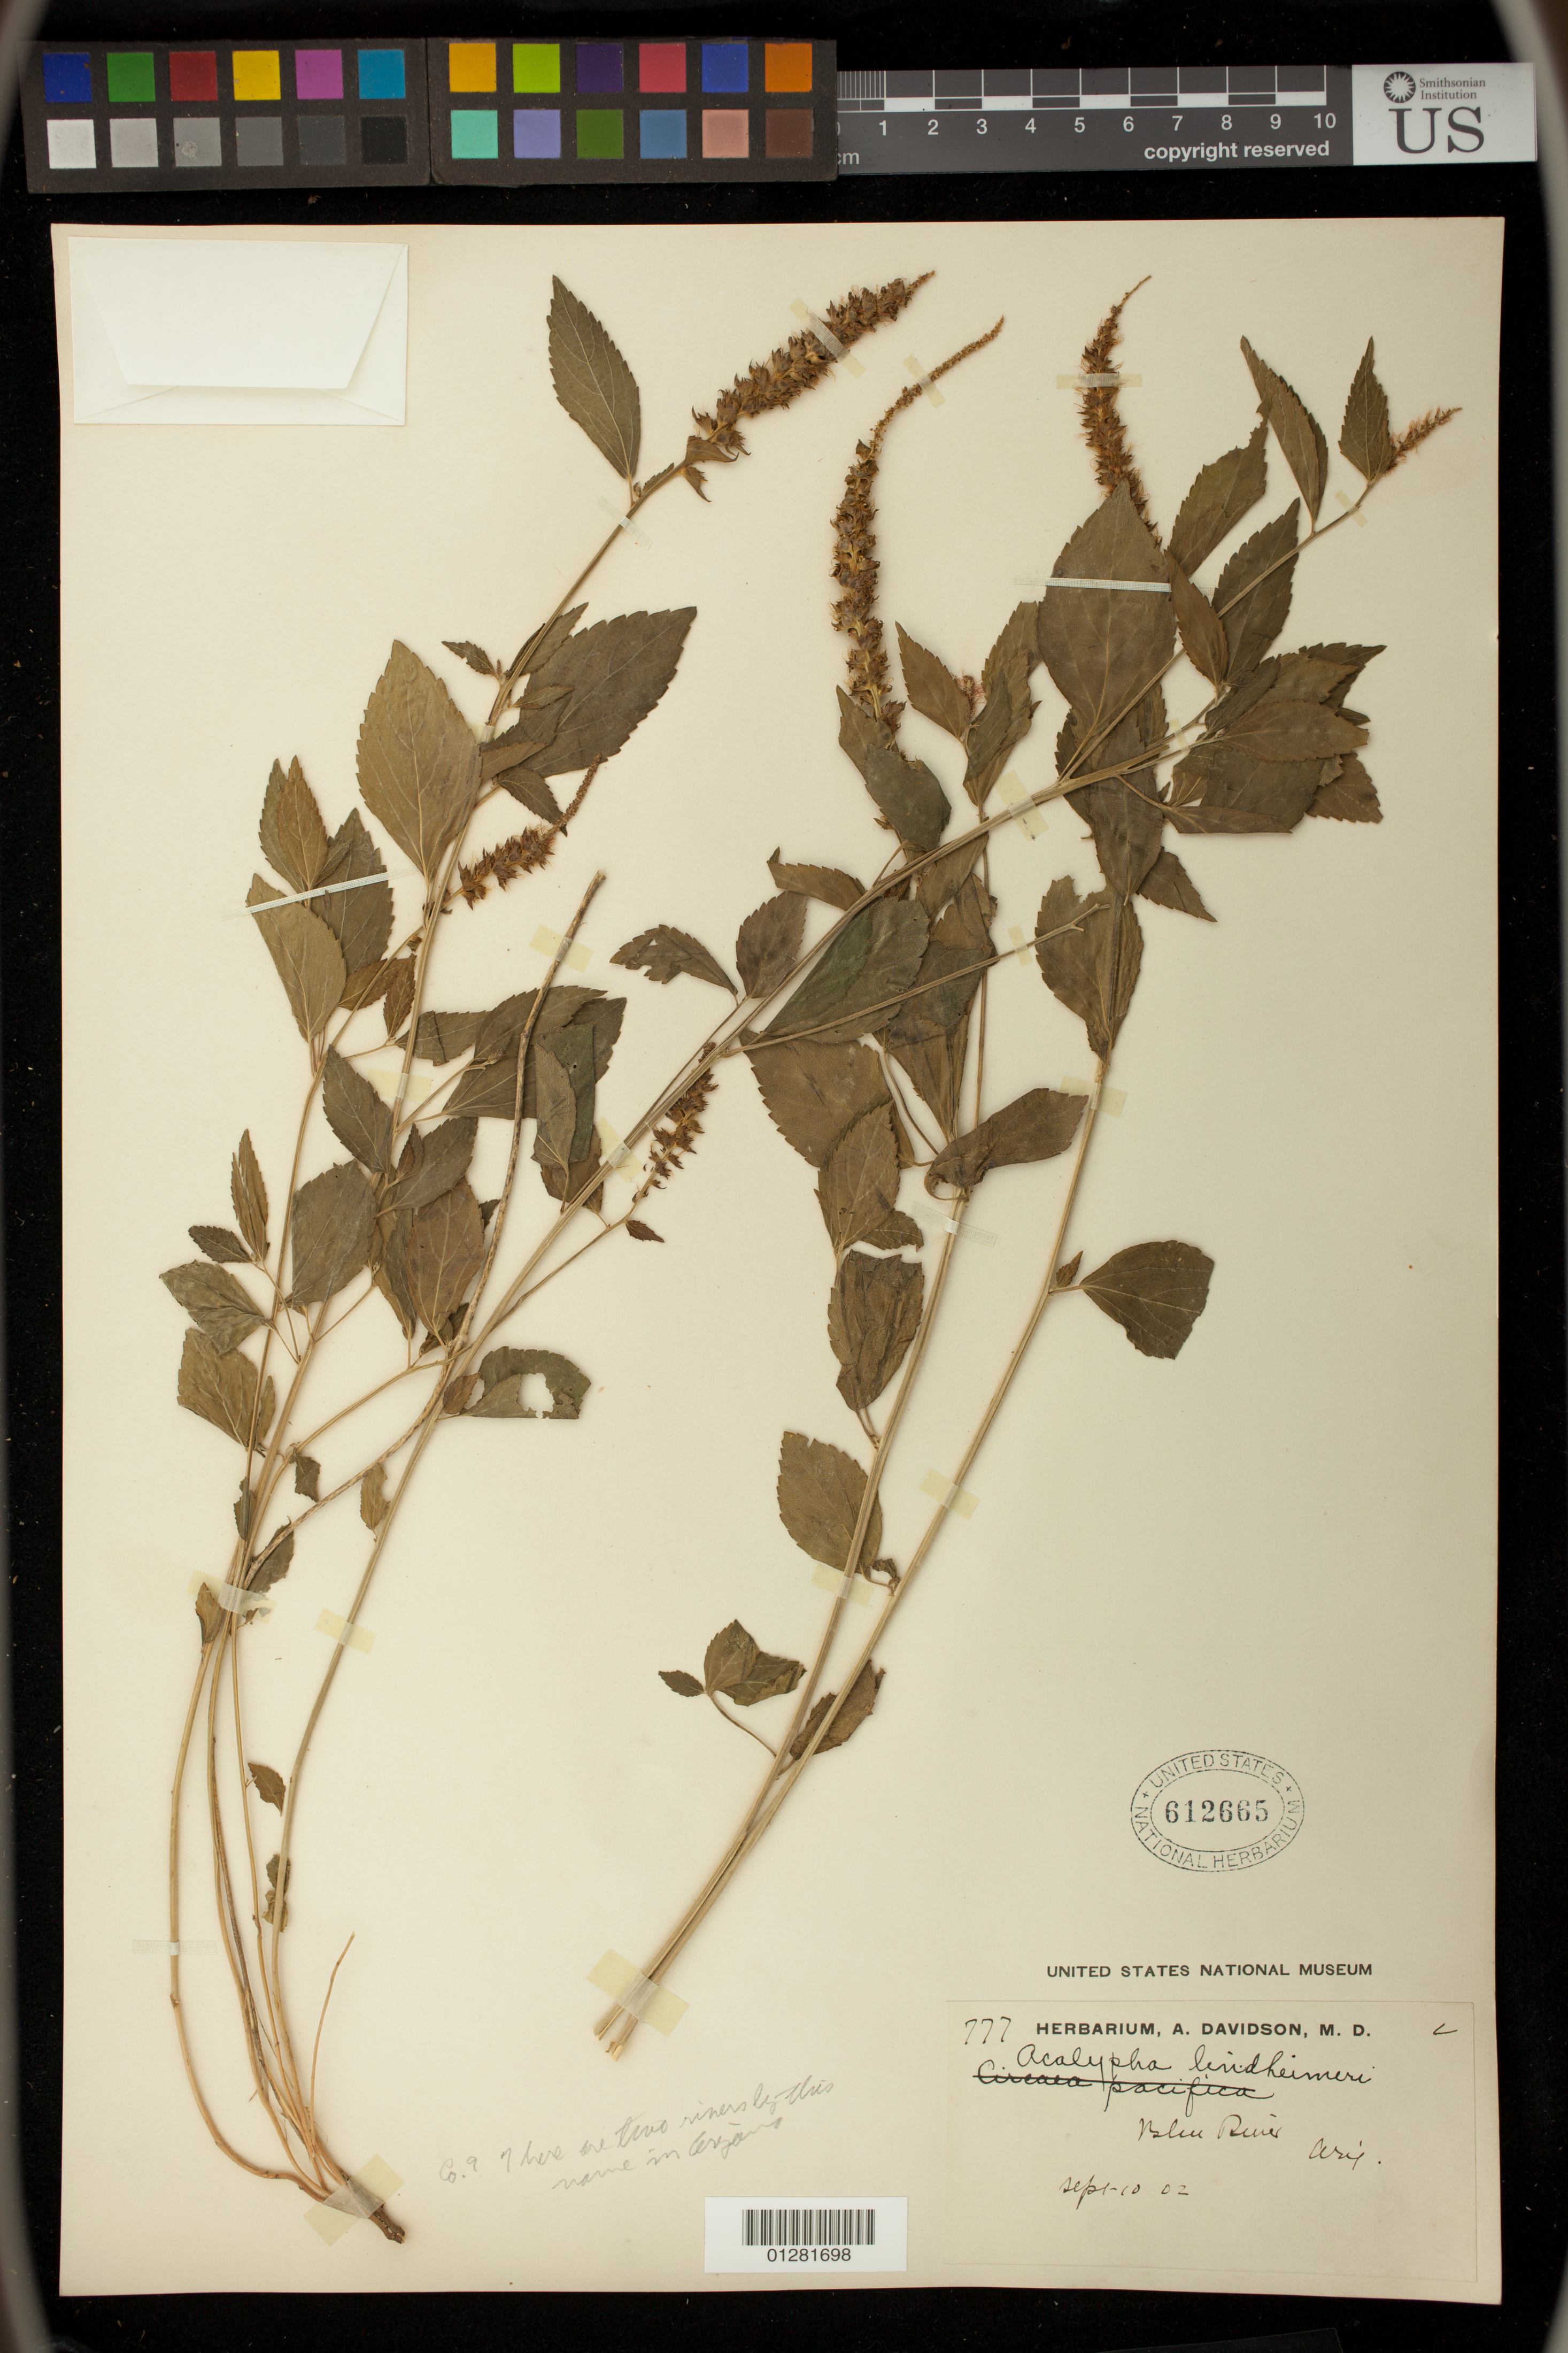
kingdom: Plantae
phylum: Tracheophyta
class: Magnoliopsida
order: Malpighiales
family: Euphorbiaceae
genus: Acalypha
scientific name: Acalypha lindheimeri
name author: Müll. Arg.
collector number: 777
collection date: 1902-09-10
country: United States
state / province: Arizona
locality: Blue River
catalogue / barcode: US 612665